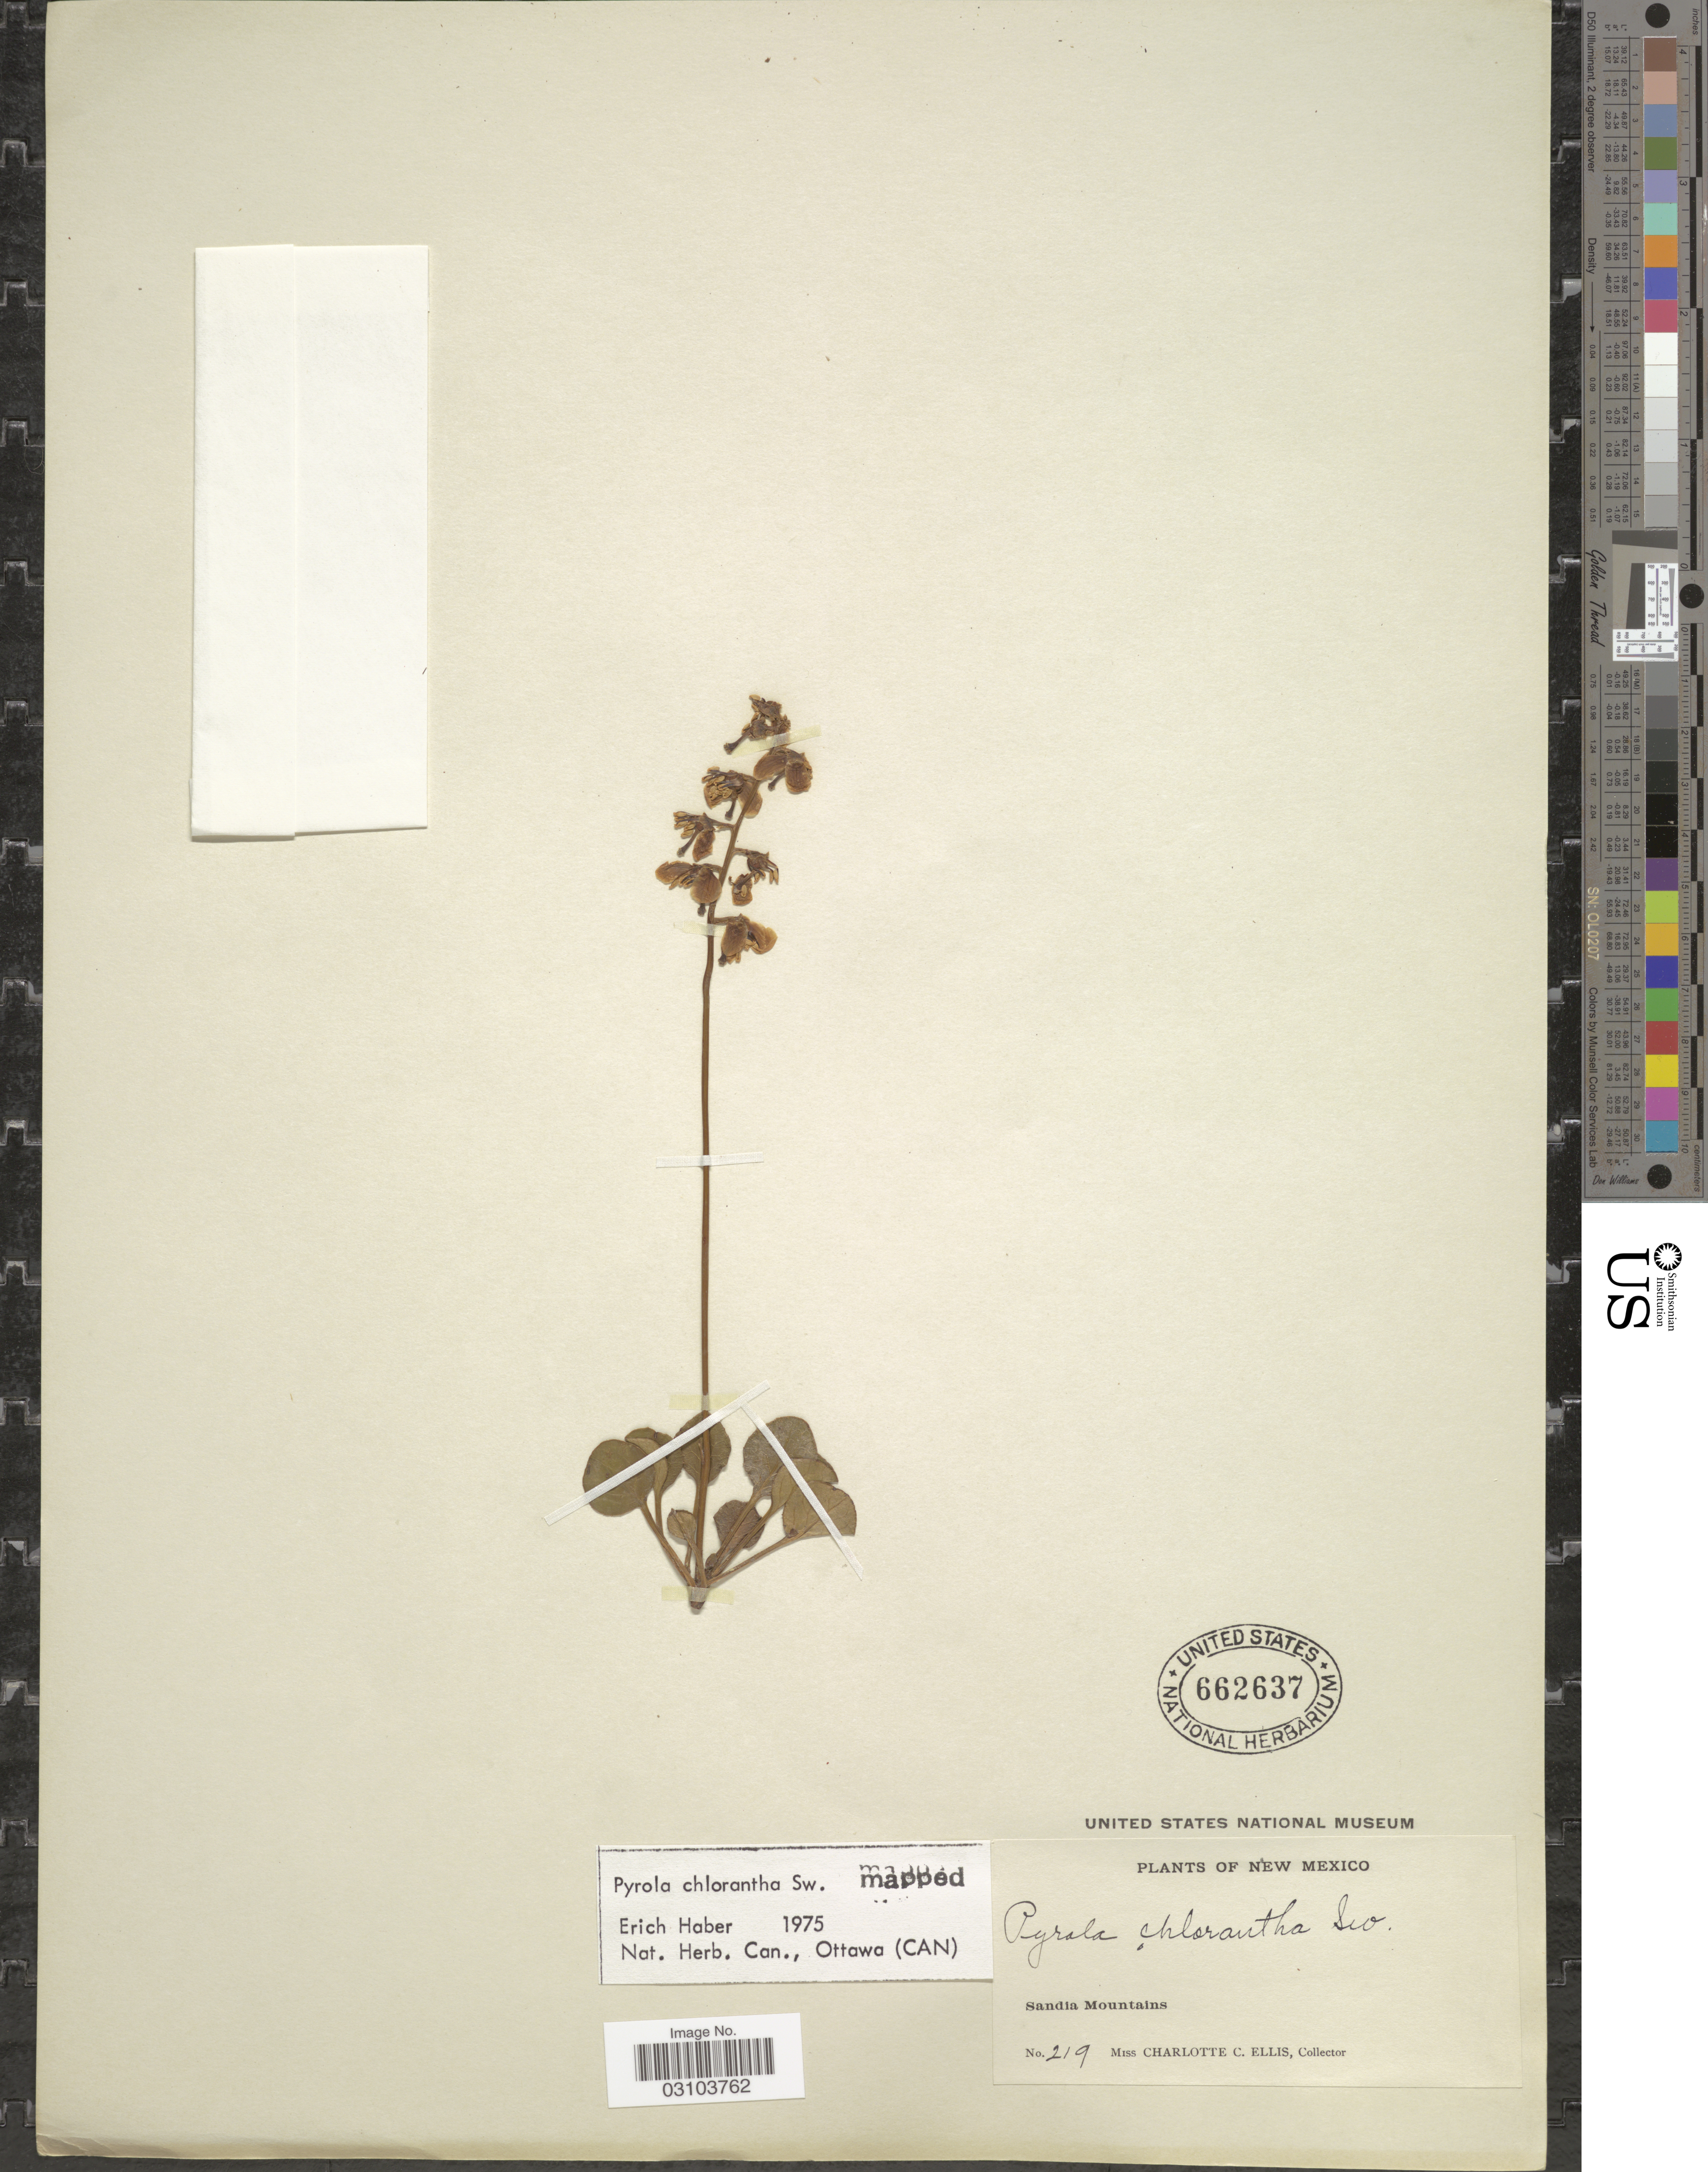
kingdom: Plantae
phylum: Tracheophyta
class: Magnoliopsida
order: Ericales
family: Ericaceae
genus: Pyrola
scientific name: Pyrola chlorantha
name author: Schweigg.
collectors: C. C. Ellis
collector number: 219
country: United States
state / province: New Mexico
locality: Sandia Mountains.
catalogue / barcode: US 662637